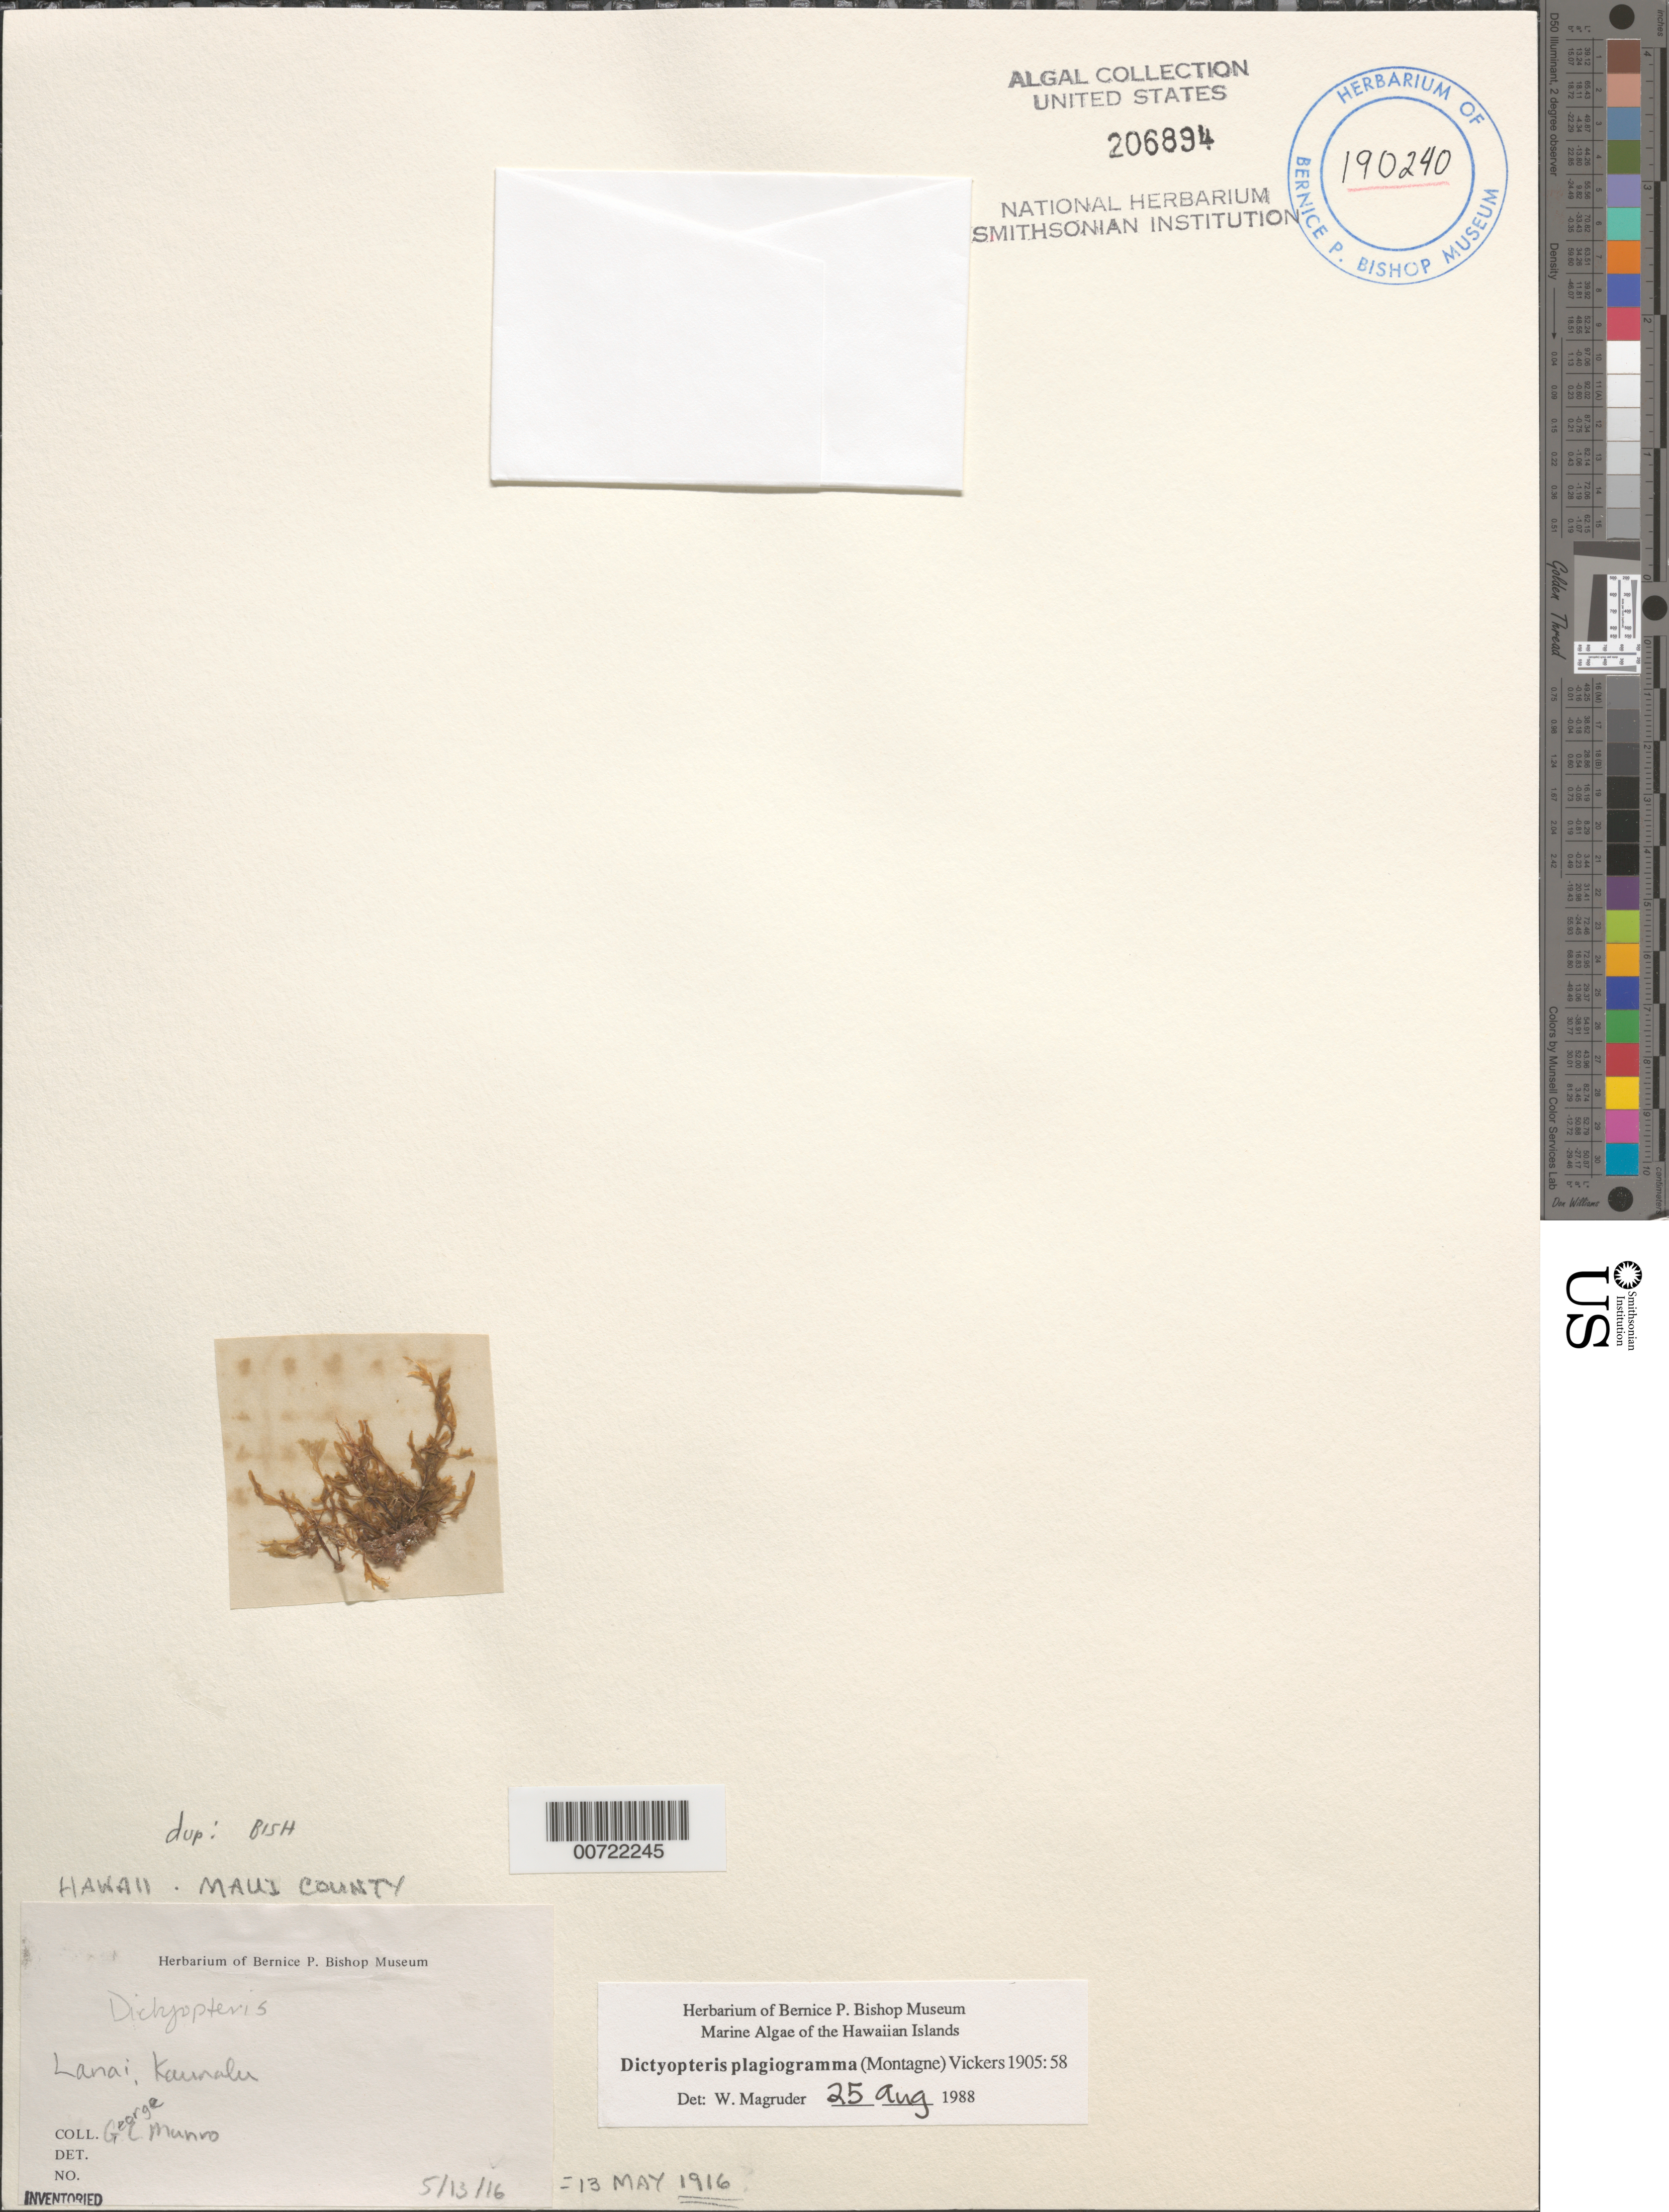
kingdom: Chromista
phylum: Ochrophyta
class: Phaeophyceae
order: Dictyotales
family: Dictyotaceae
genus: Dictyopteris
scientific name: Dictyopteris plagiogramma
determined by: Magruder, W. H.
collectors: G. C. Munro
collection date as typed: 13 May 1916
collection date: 1916-05-13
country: United States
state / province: Hawaii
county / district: Maui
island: Lana'i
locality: Kaunalu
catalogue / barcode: US 206894